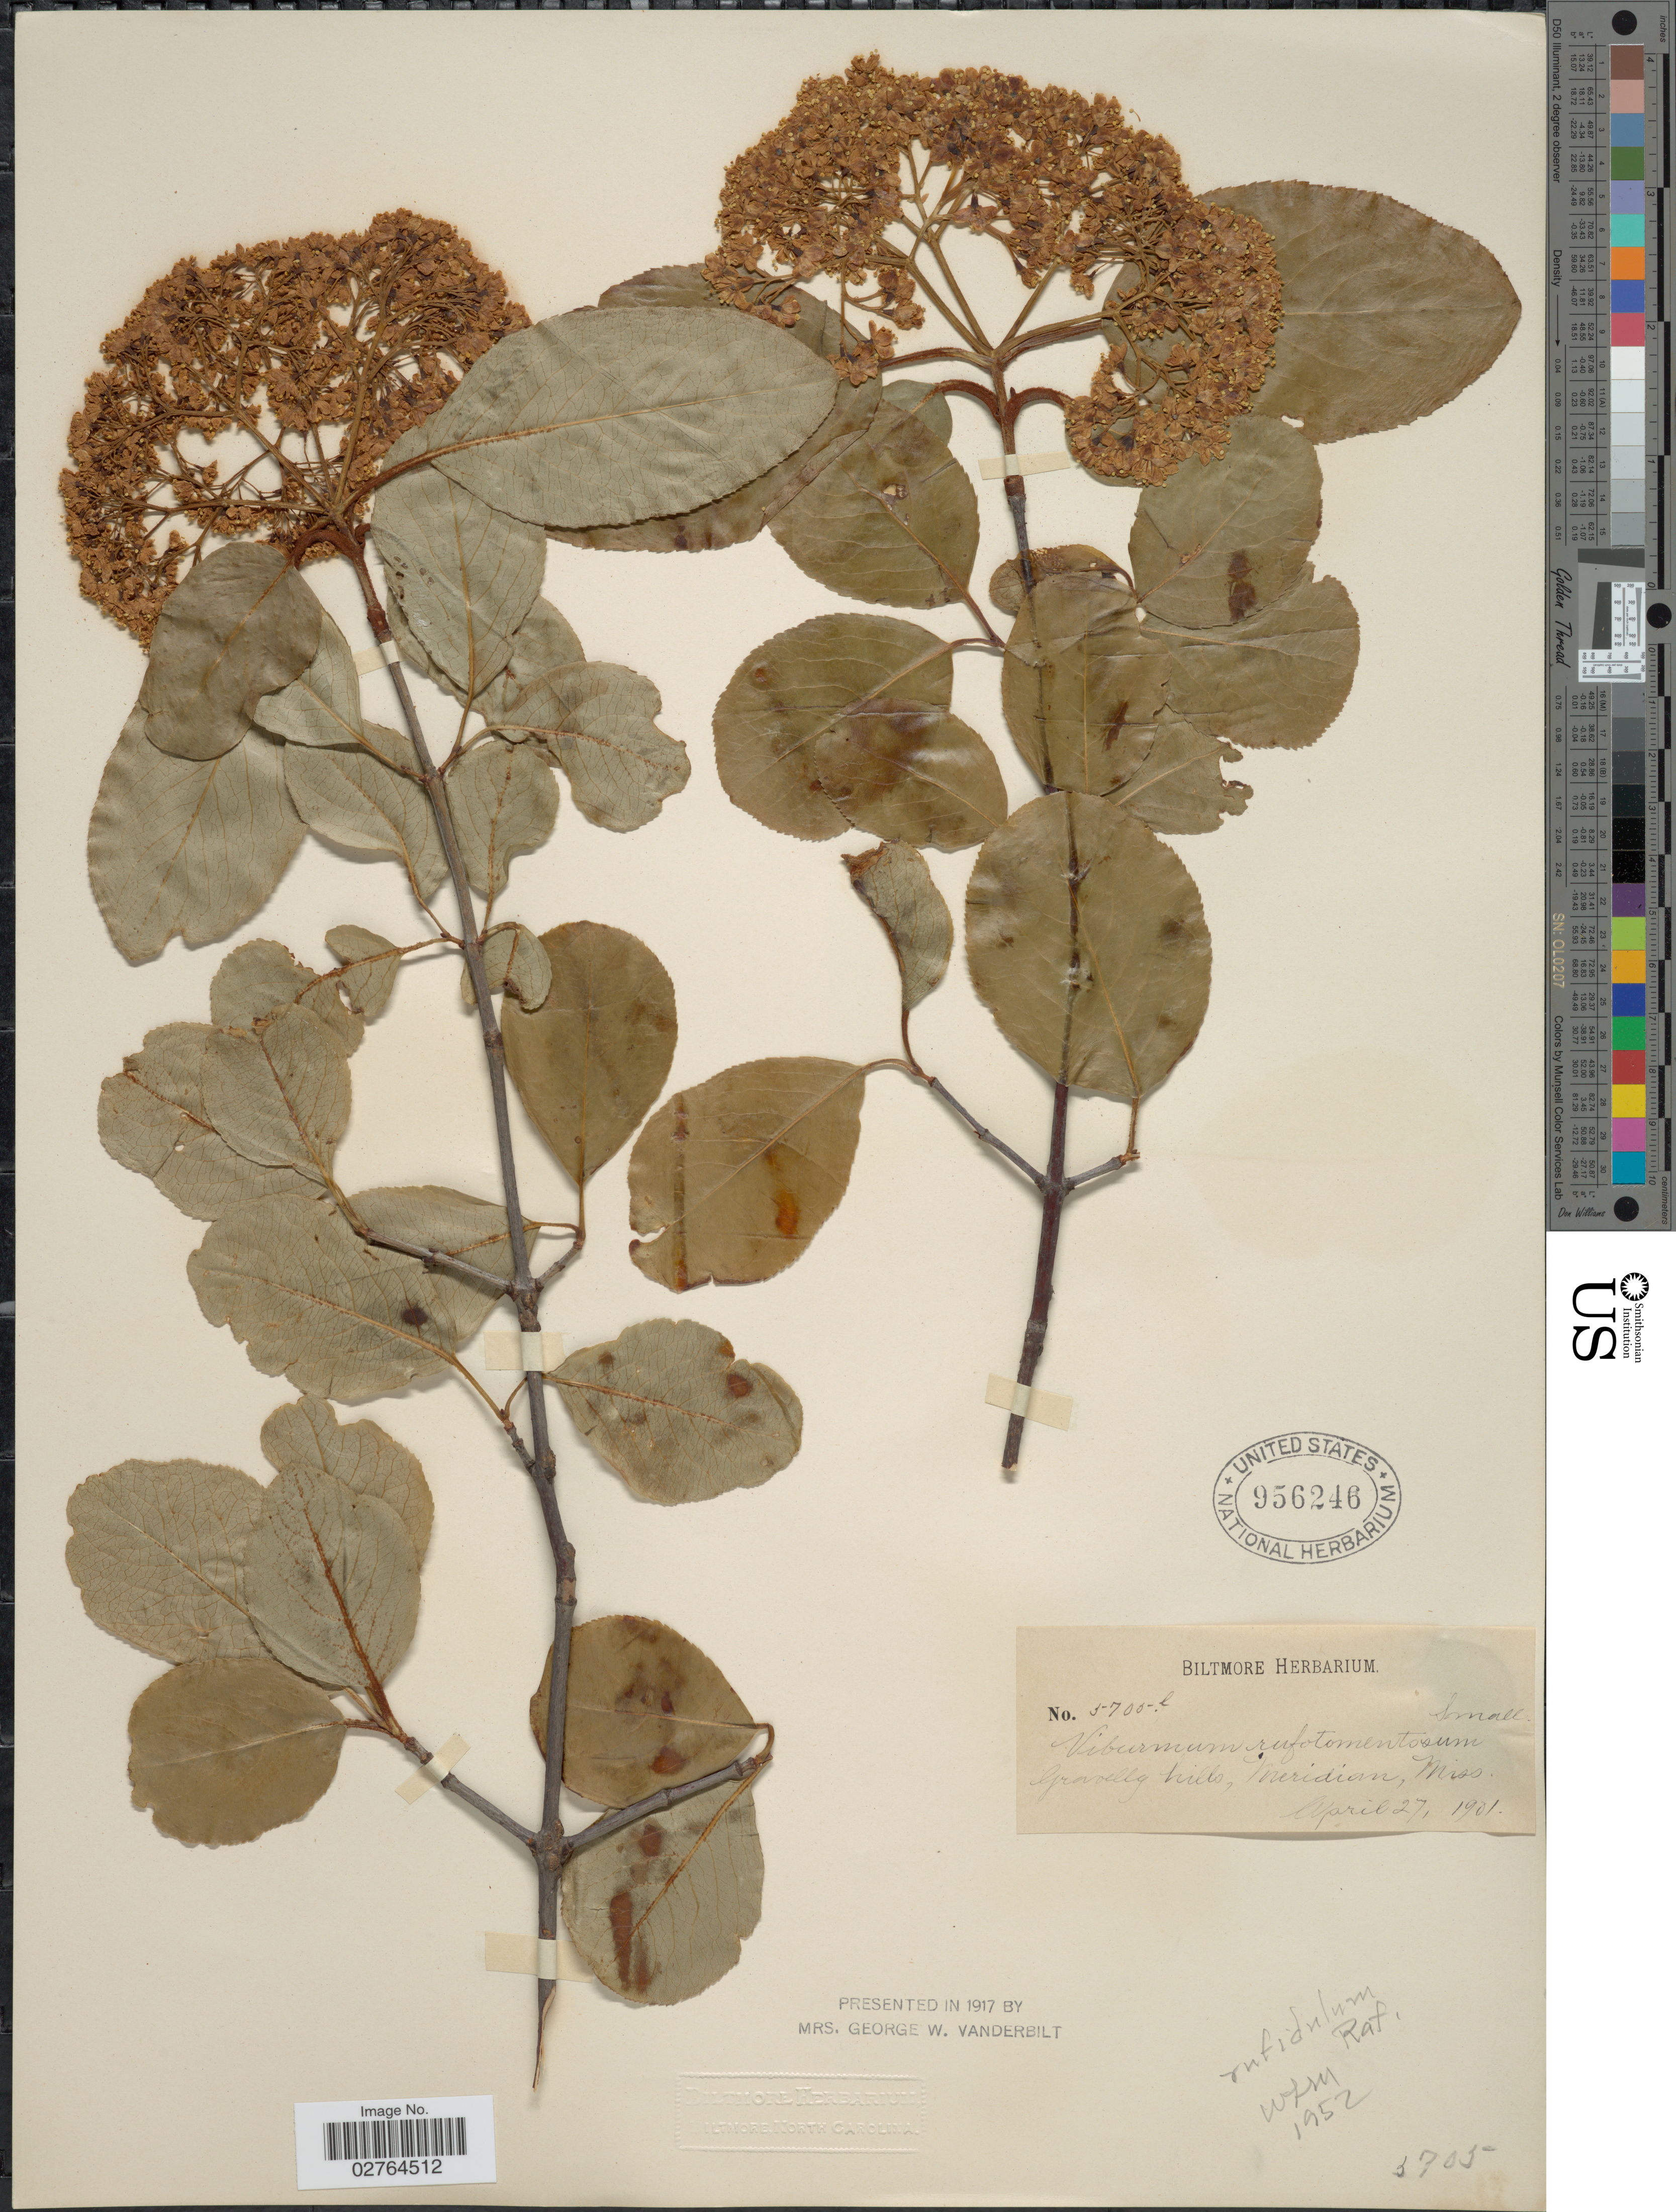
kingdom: Plantae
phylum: Tracheophyta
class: Magnoliopsida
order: Dipsacales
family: Viburnaceae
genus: Viburnum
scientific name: Viburnum rufidulum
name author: Raf.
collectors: ex herb. Biltmore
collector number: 5705l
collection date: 1901-04-27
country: United States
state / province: Mississippi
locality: Meridian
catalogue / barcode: US 956246